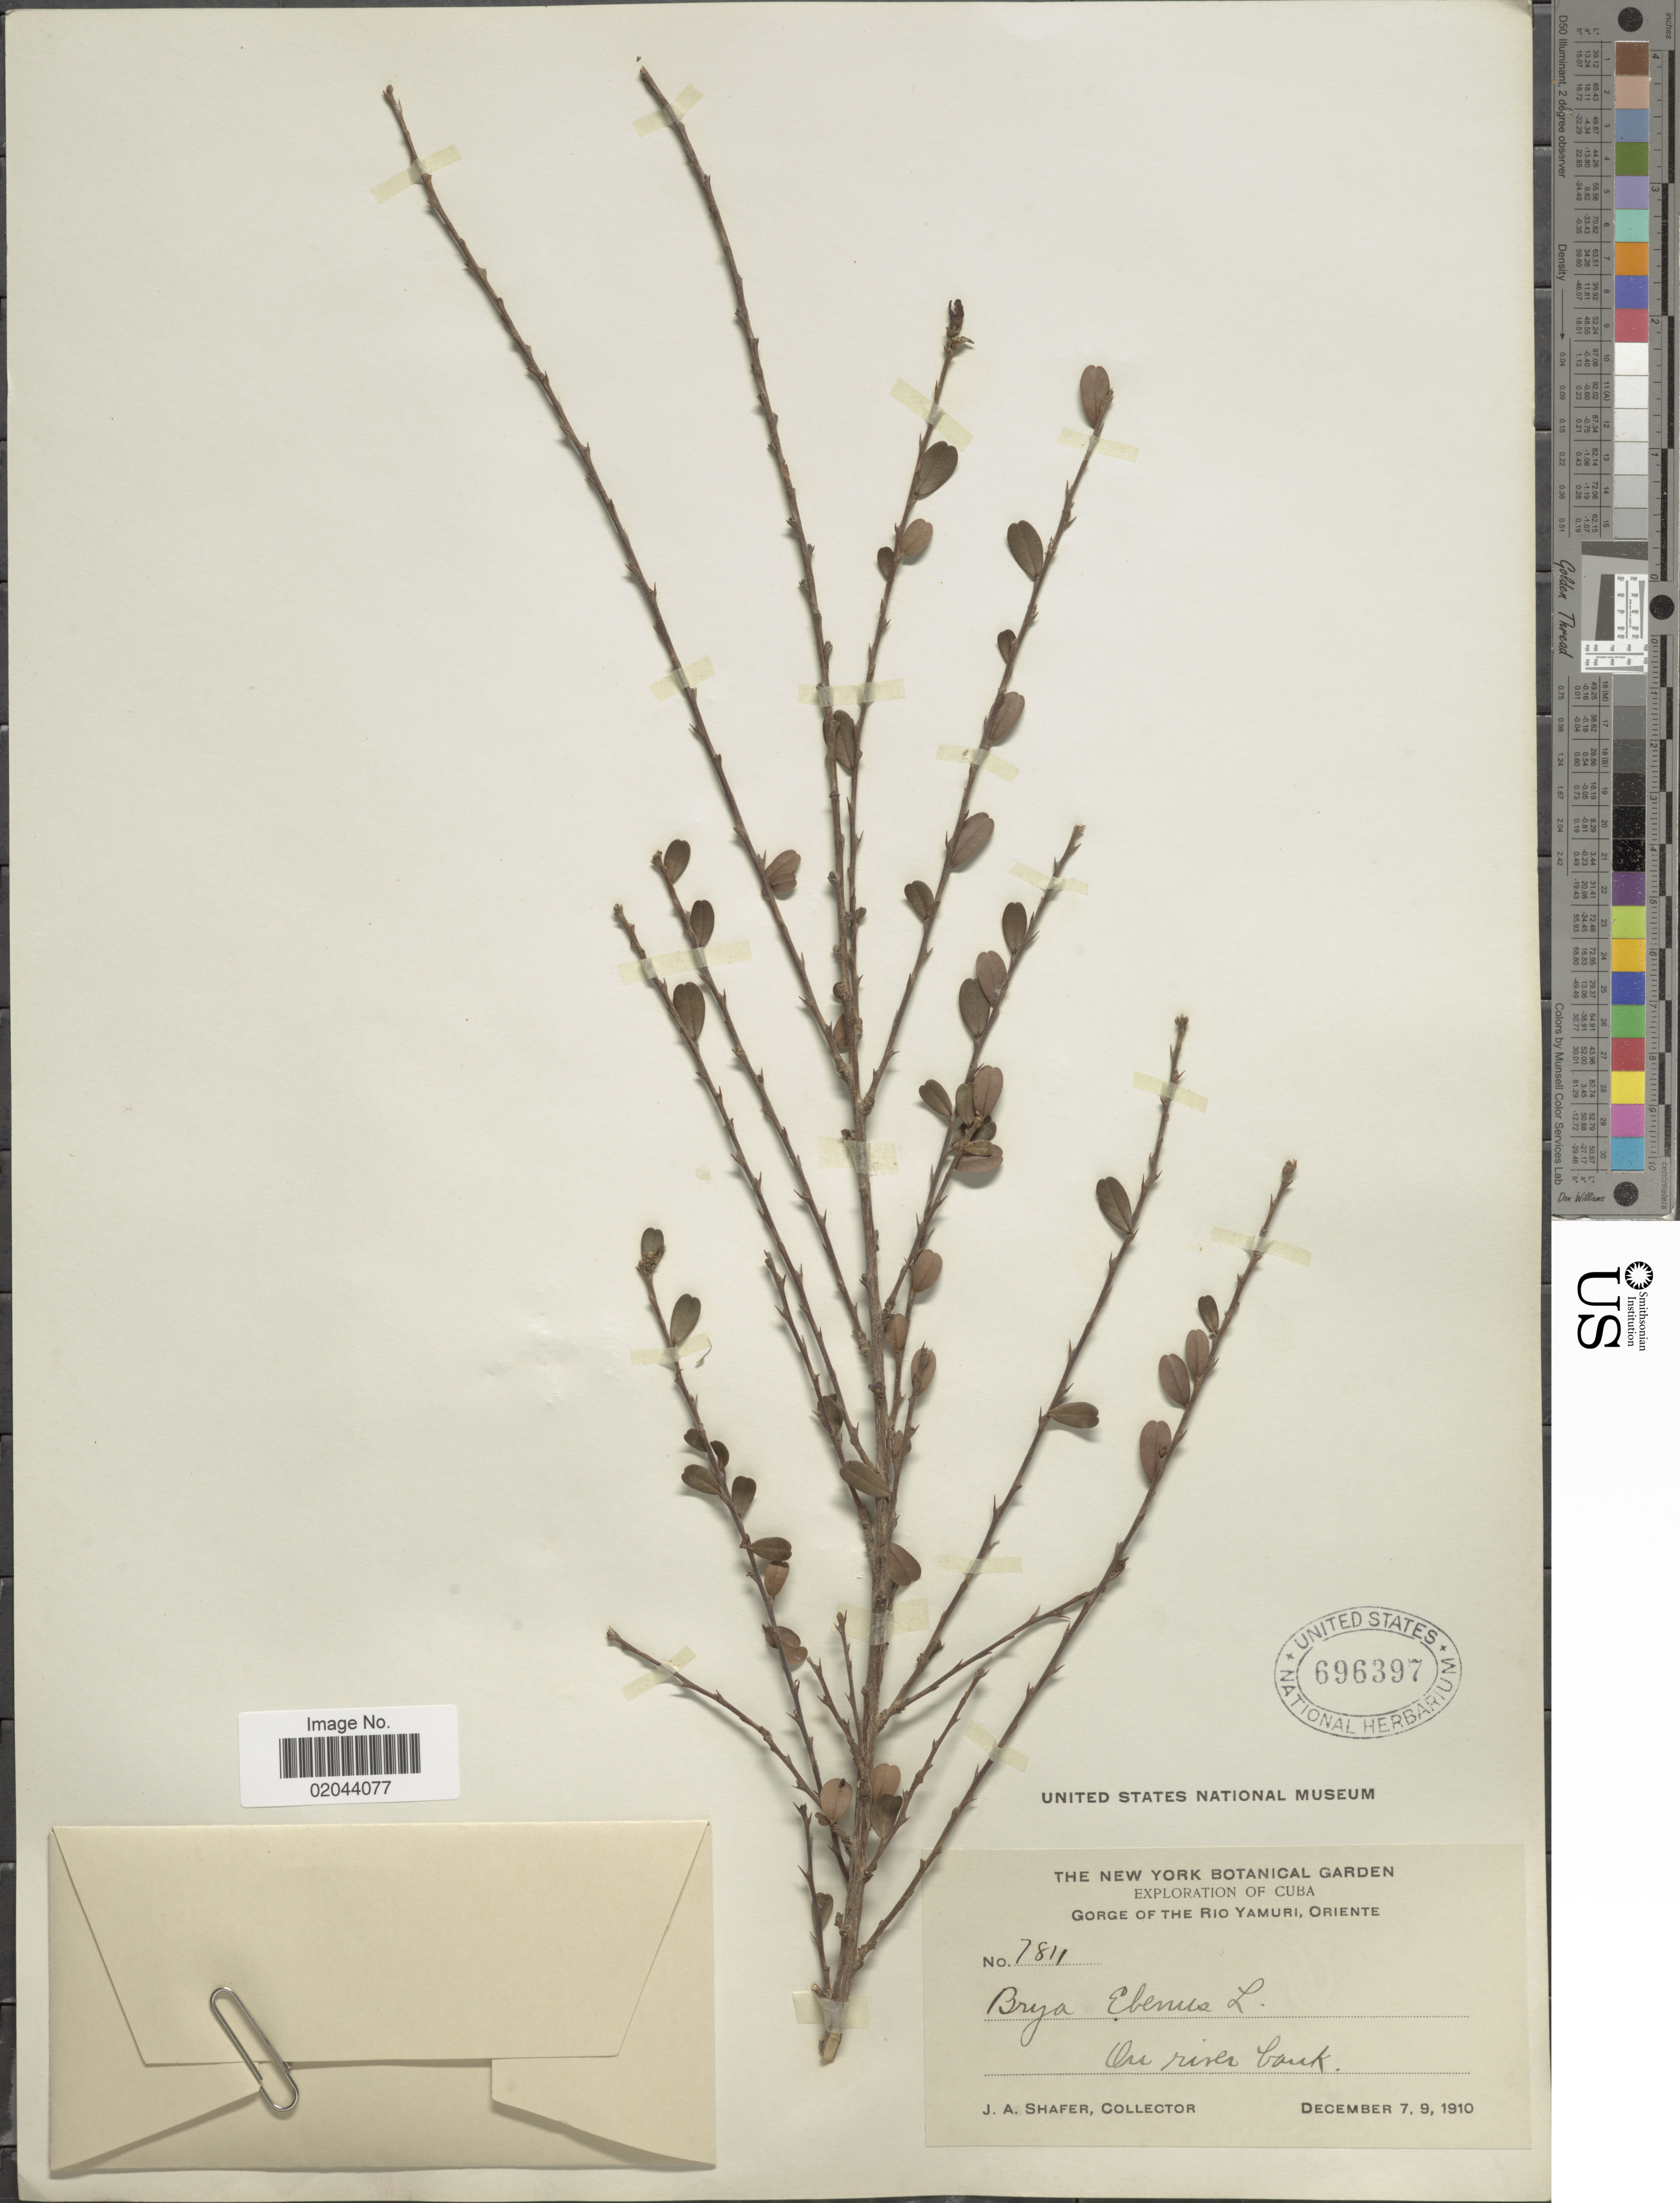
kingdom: Plantae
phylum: Tracheophyta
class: Magnoliopsida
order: Fabales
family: Fabaceae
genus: Brya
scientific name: Brya ebenus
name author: (L.) DC.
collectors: J. A. Shafer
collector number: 7811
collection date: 1910-12-07/1910-12-09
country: Cuba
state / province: Oriente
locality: Gorge of the Rio Yamuri, On river bank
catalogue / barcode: US 696397